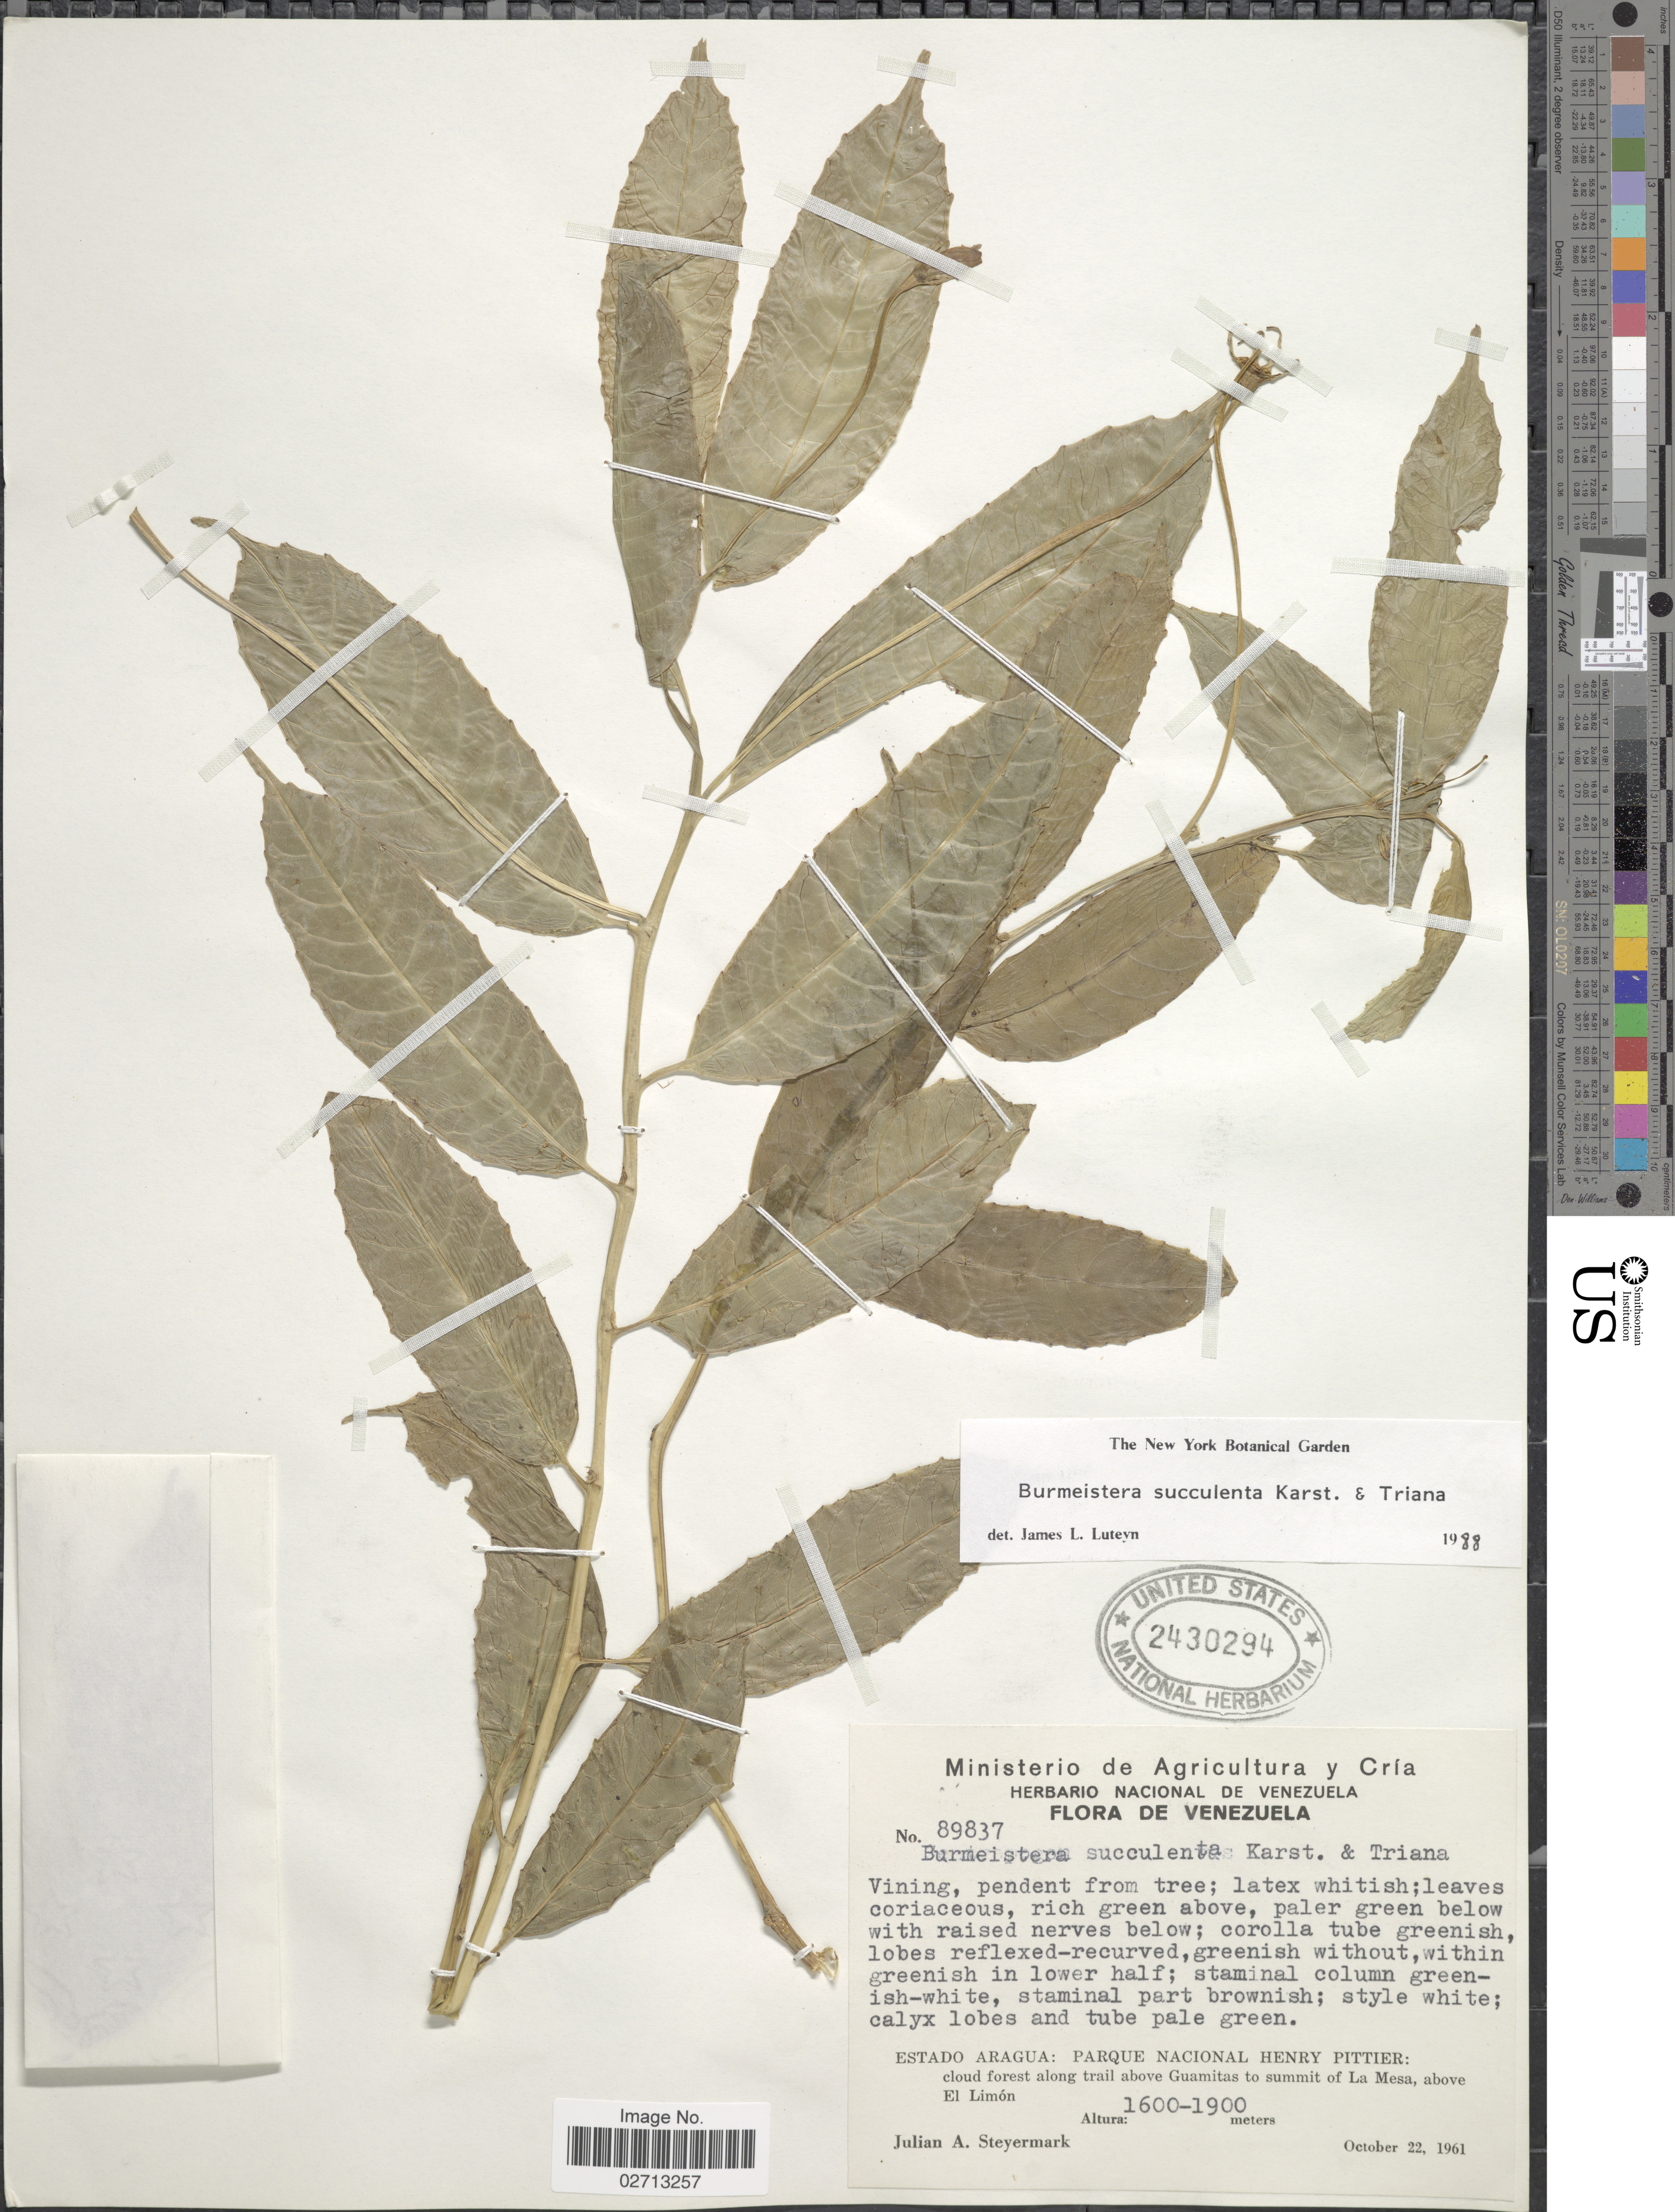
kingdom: Plantae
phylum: Tracheophyta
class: Magnoliopsida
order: Asterales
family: Campanulaceae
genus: Burmeistera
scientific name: Burmeistera succulenta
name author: H. Karst. & Triana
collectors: J. Steyermark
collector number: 89837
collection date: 1961-10-22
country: Venezuela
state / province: Aragua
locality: Parque Nacional Henry Pittier: cloud forest along trail above Guamitas to summit of La Mesa, above El Limón.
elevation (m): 1600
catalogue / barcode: US 2430294